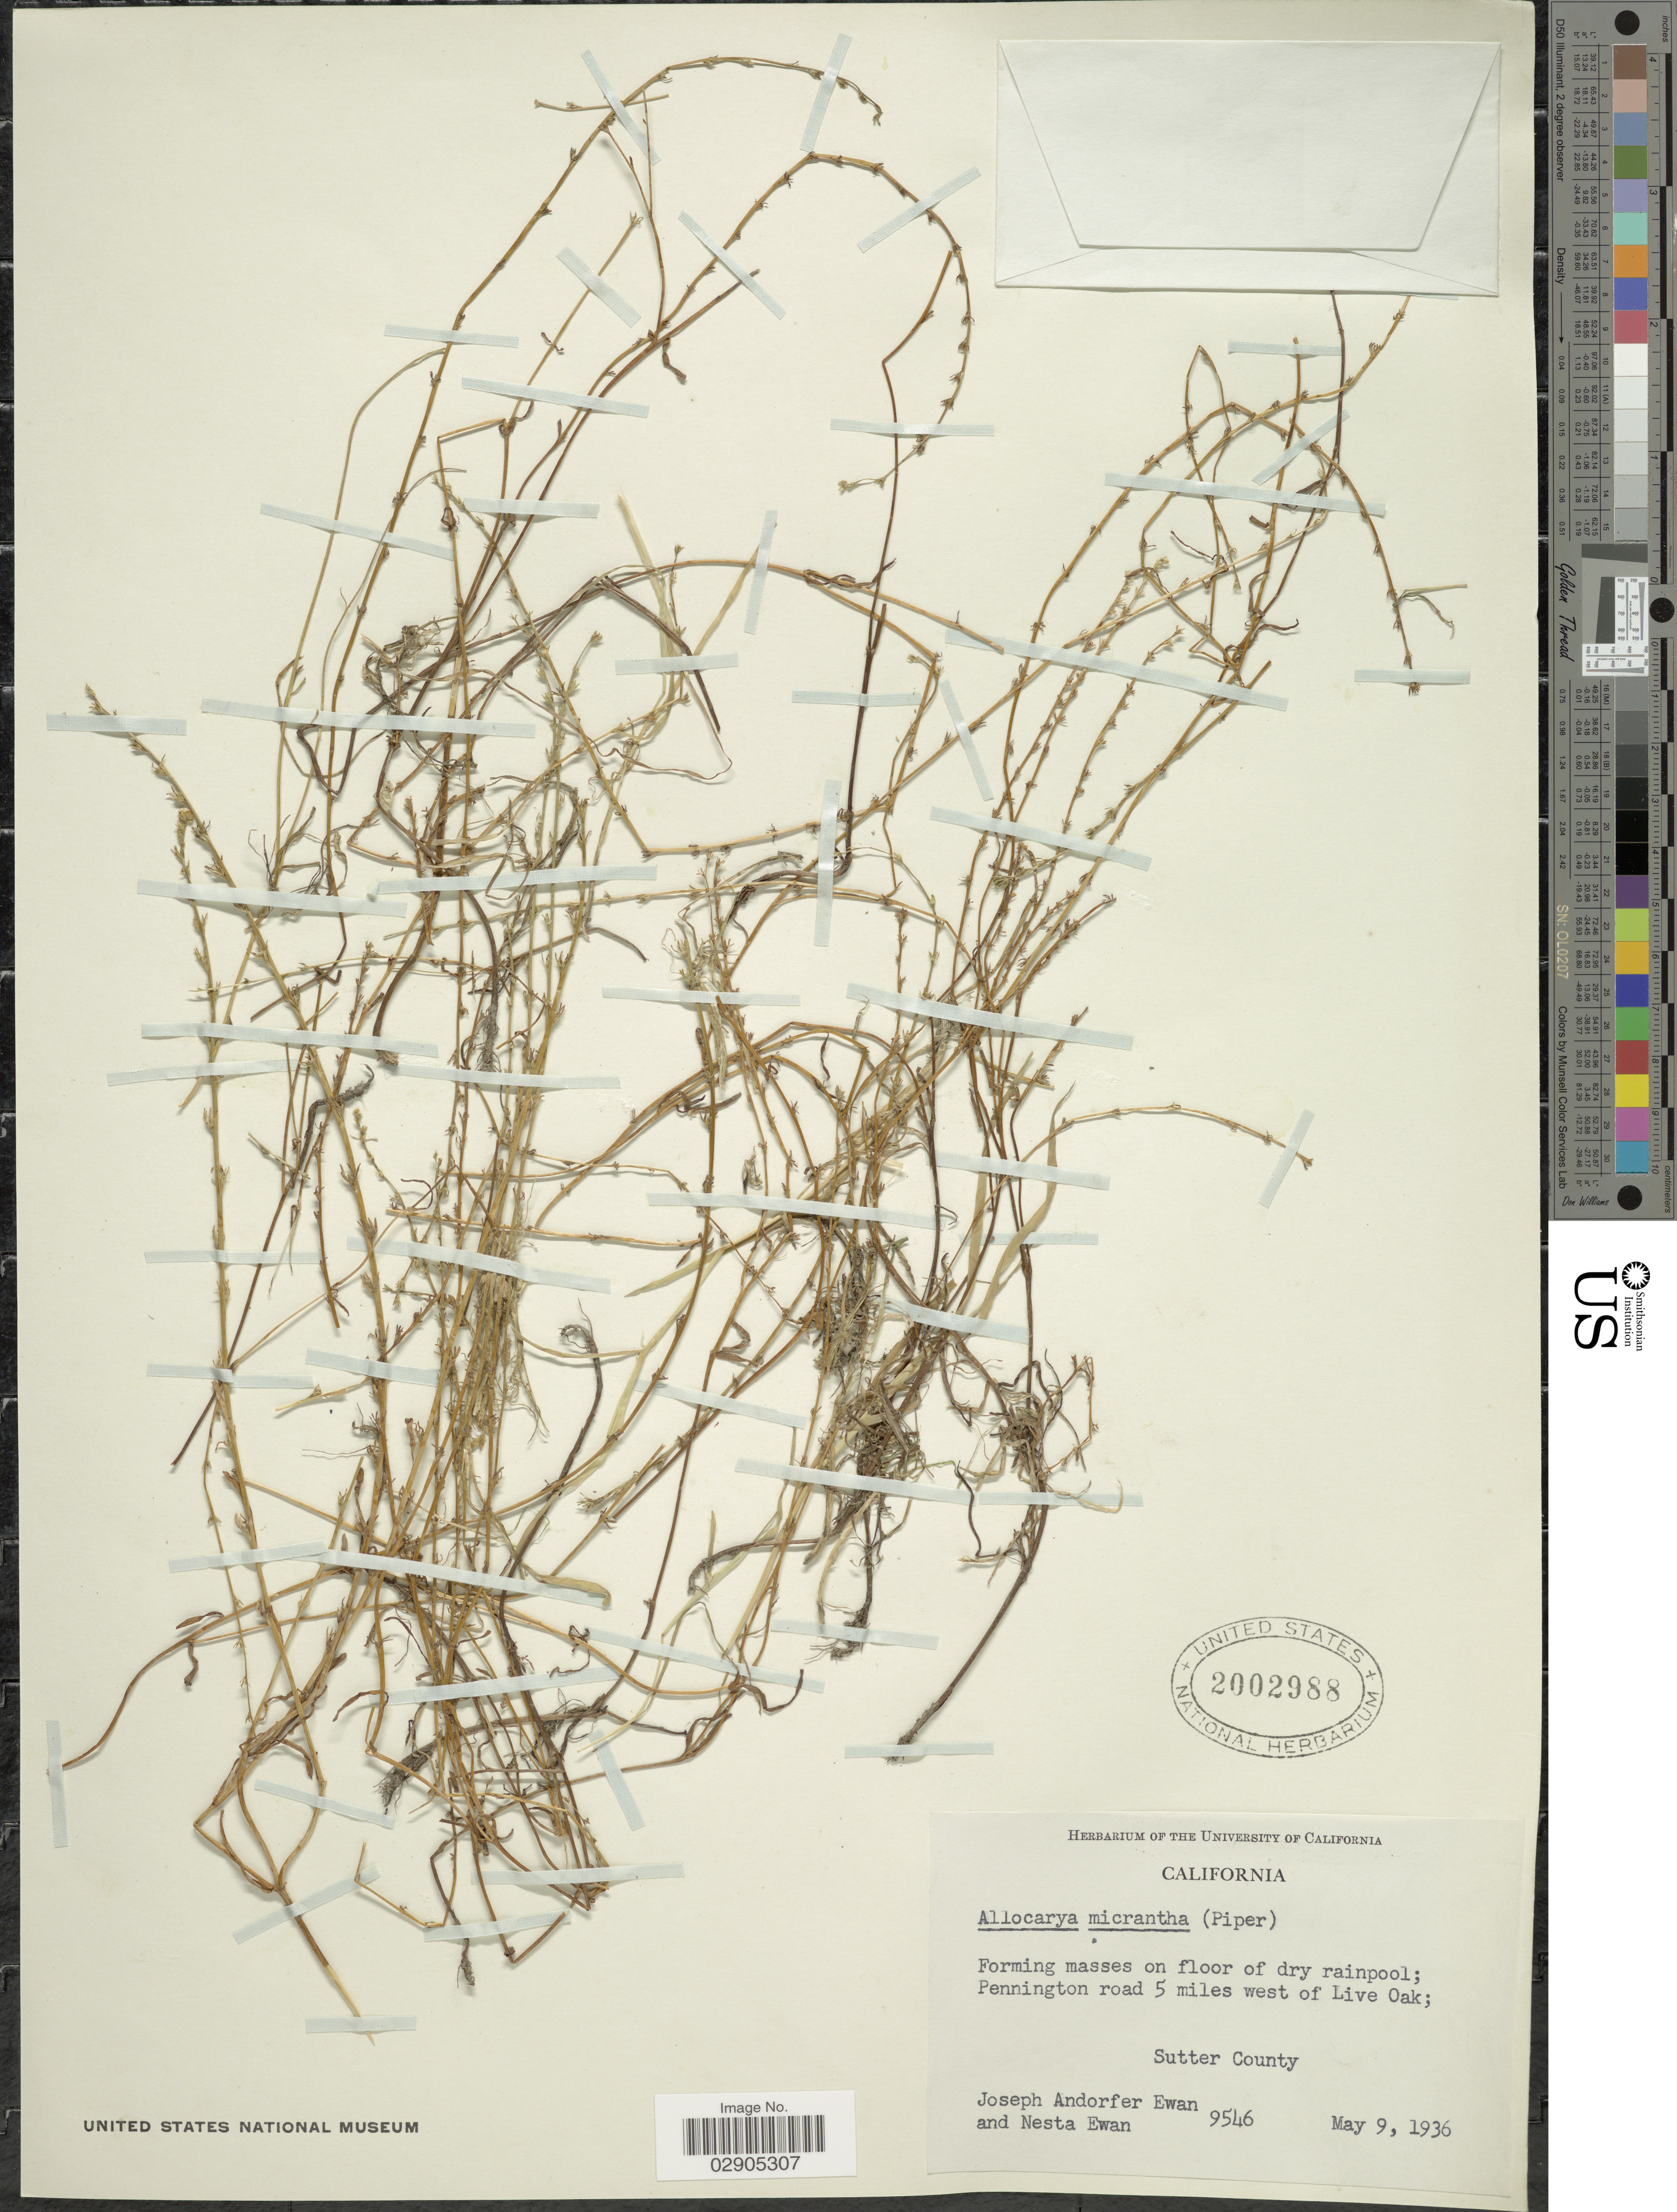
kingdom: Plantae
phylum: Tracheophyta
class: Magnoliopsida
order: Boraginales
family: Boraginaceae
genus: Allocarya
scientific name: Allocarya stipitata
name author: Greene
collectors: J. A. Ewan & N. Ewan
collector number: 9546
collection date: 1936-05-09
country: United States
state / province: California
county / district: Sutter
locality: Forming masses on floor of dry rainpool; Pennighton road 5 miles west of Live Oak; Sutter County.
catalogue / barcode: US 2002988